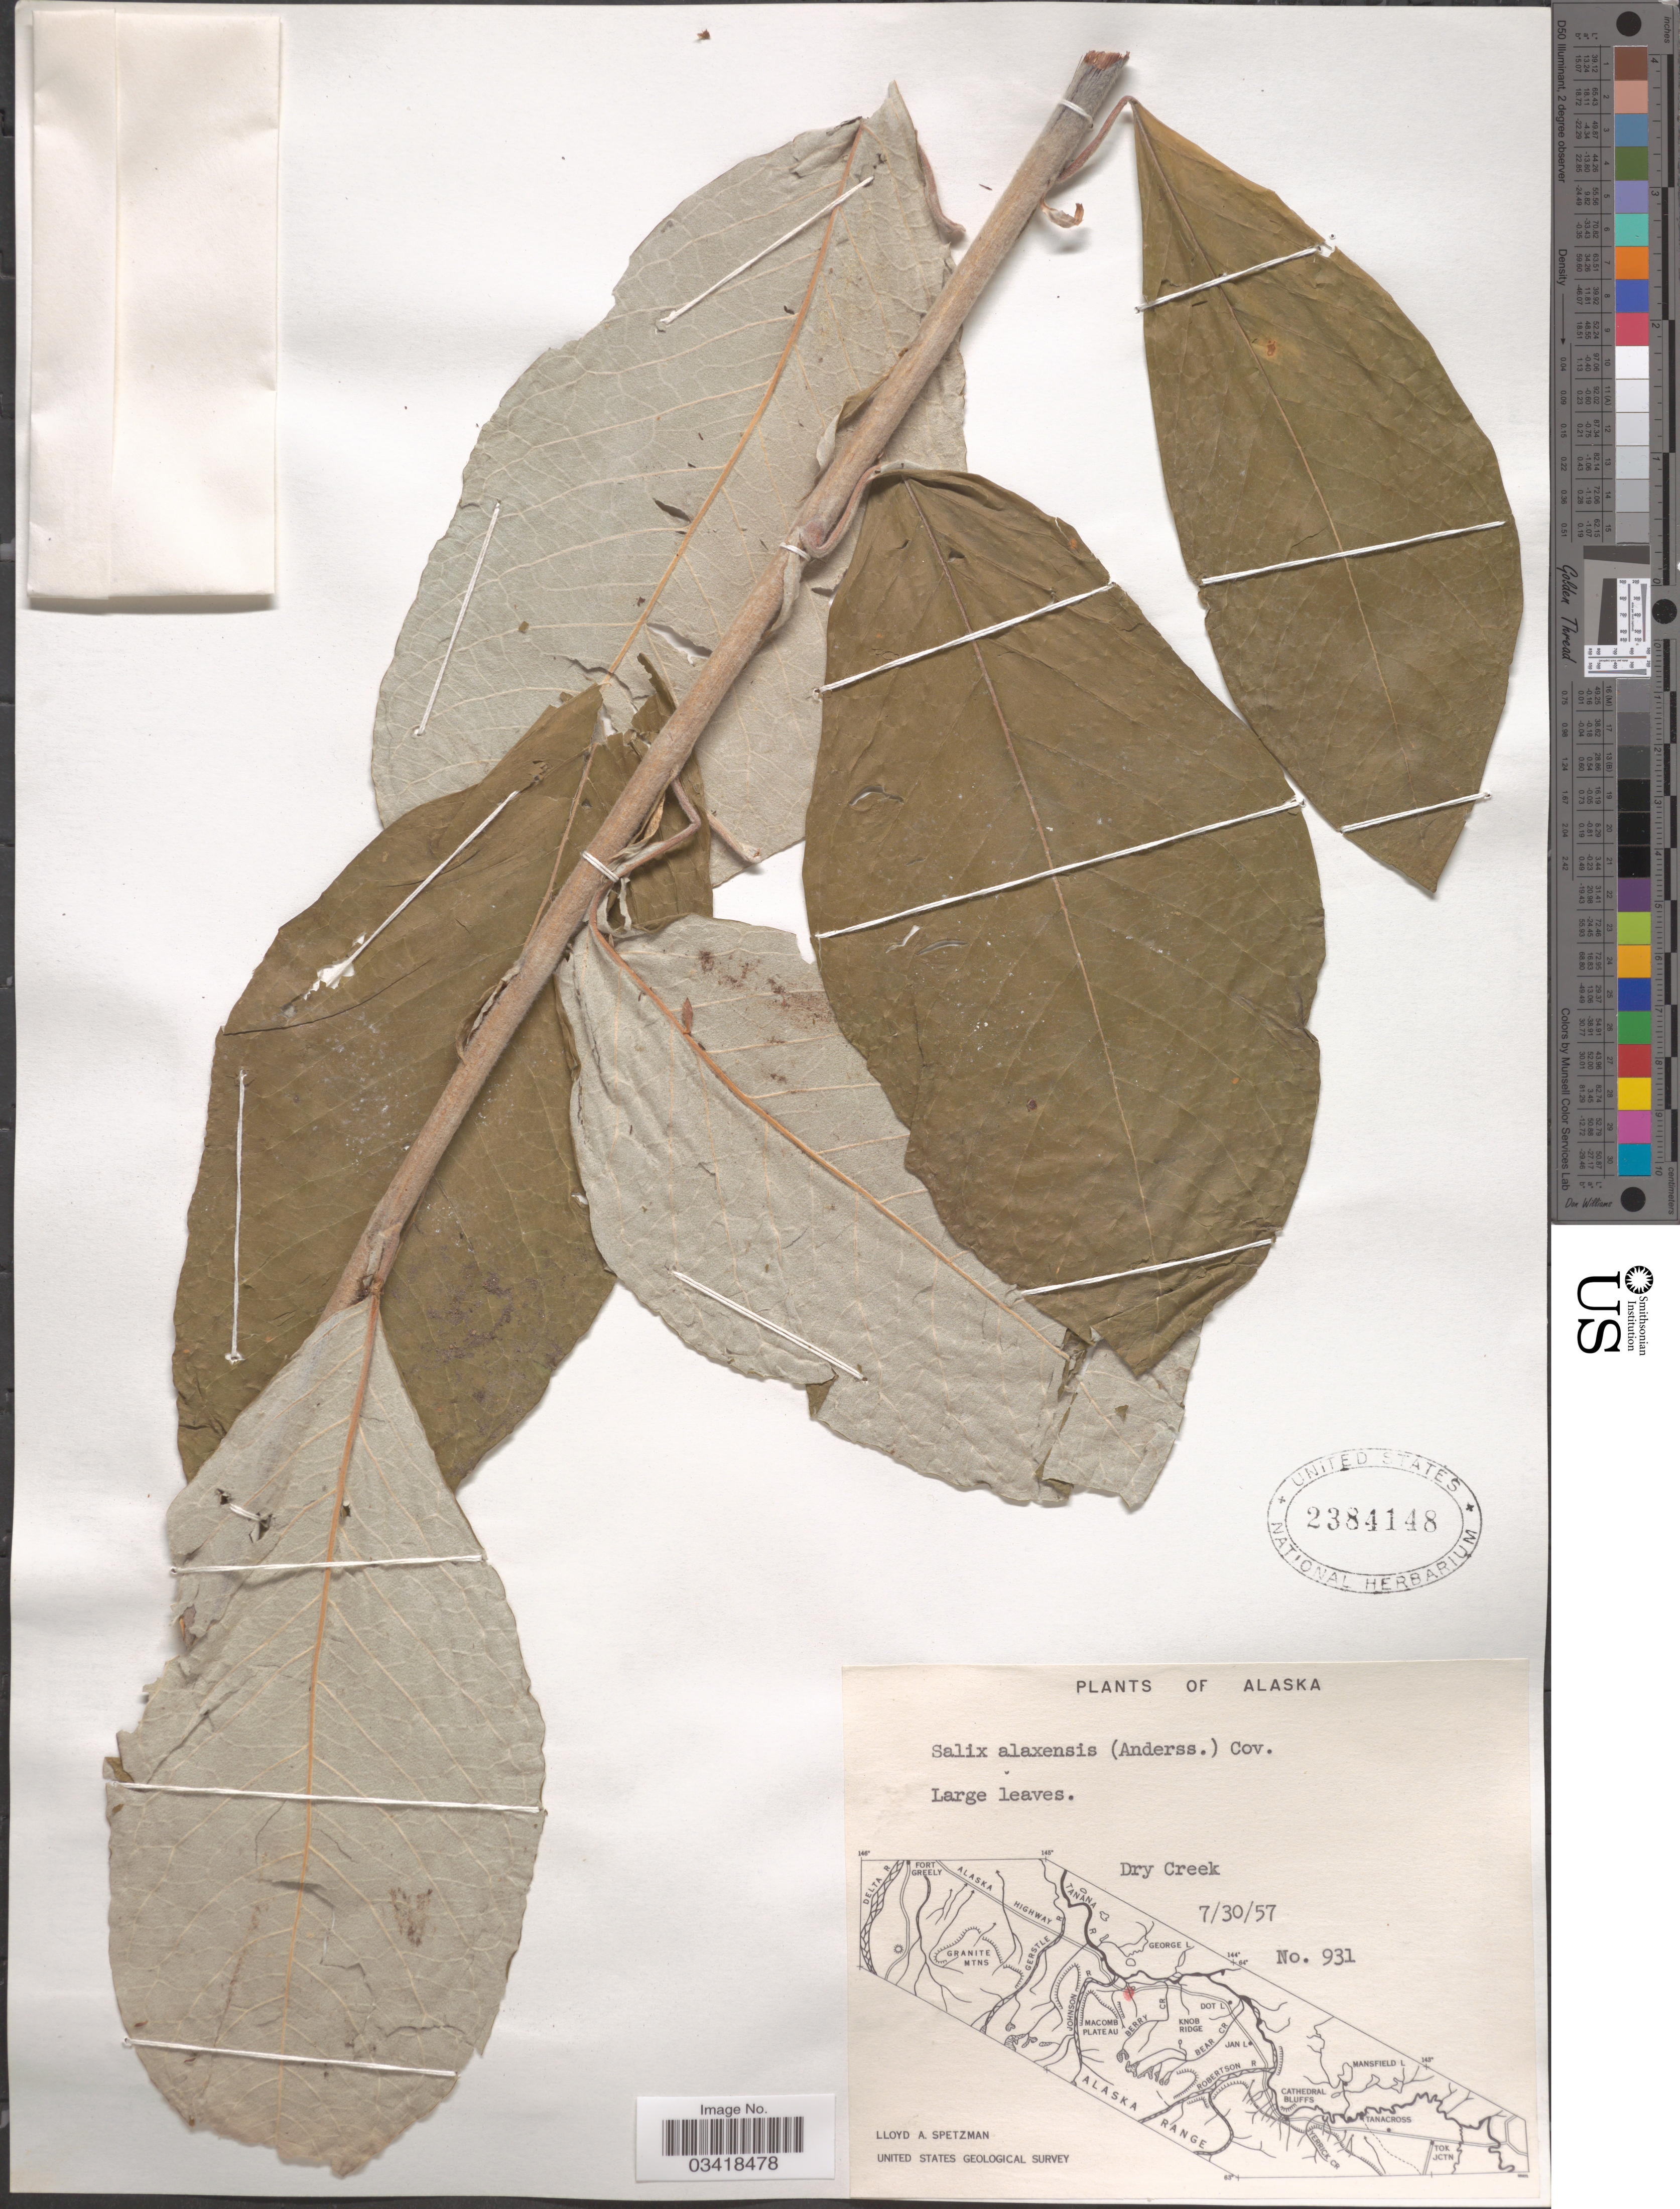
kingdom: Plantae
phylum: Tracheophyta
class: Magnoliopsida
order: Malpighiales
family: Salicaceae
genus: Salix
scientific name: Salix alaxensis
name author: (Andersson) Coville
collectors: L. Spetzman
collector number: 931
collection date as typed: Transcribed d/m/y: 30/7/57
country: United States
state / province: Alaska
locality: Dry Creek.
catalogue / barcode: US 2384148